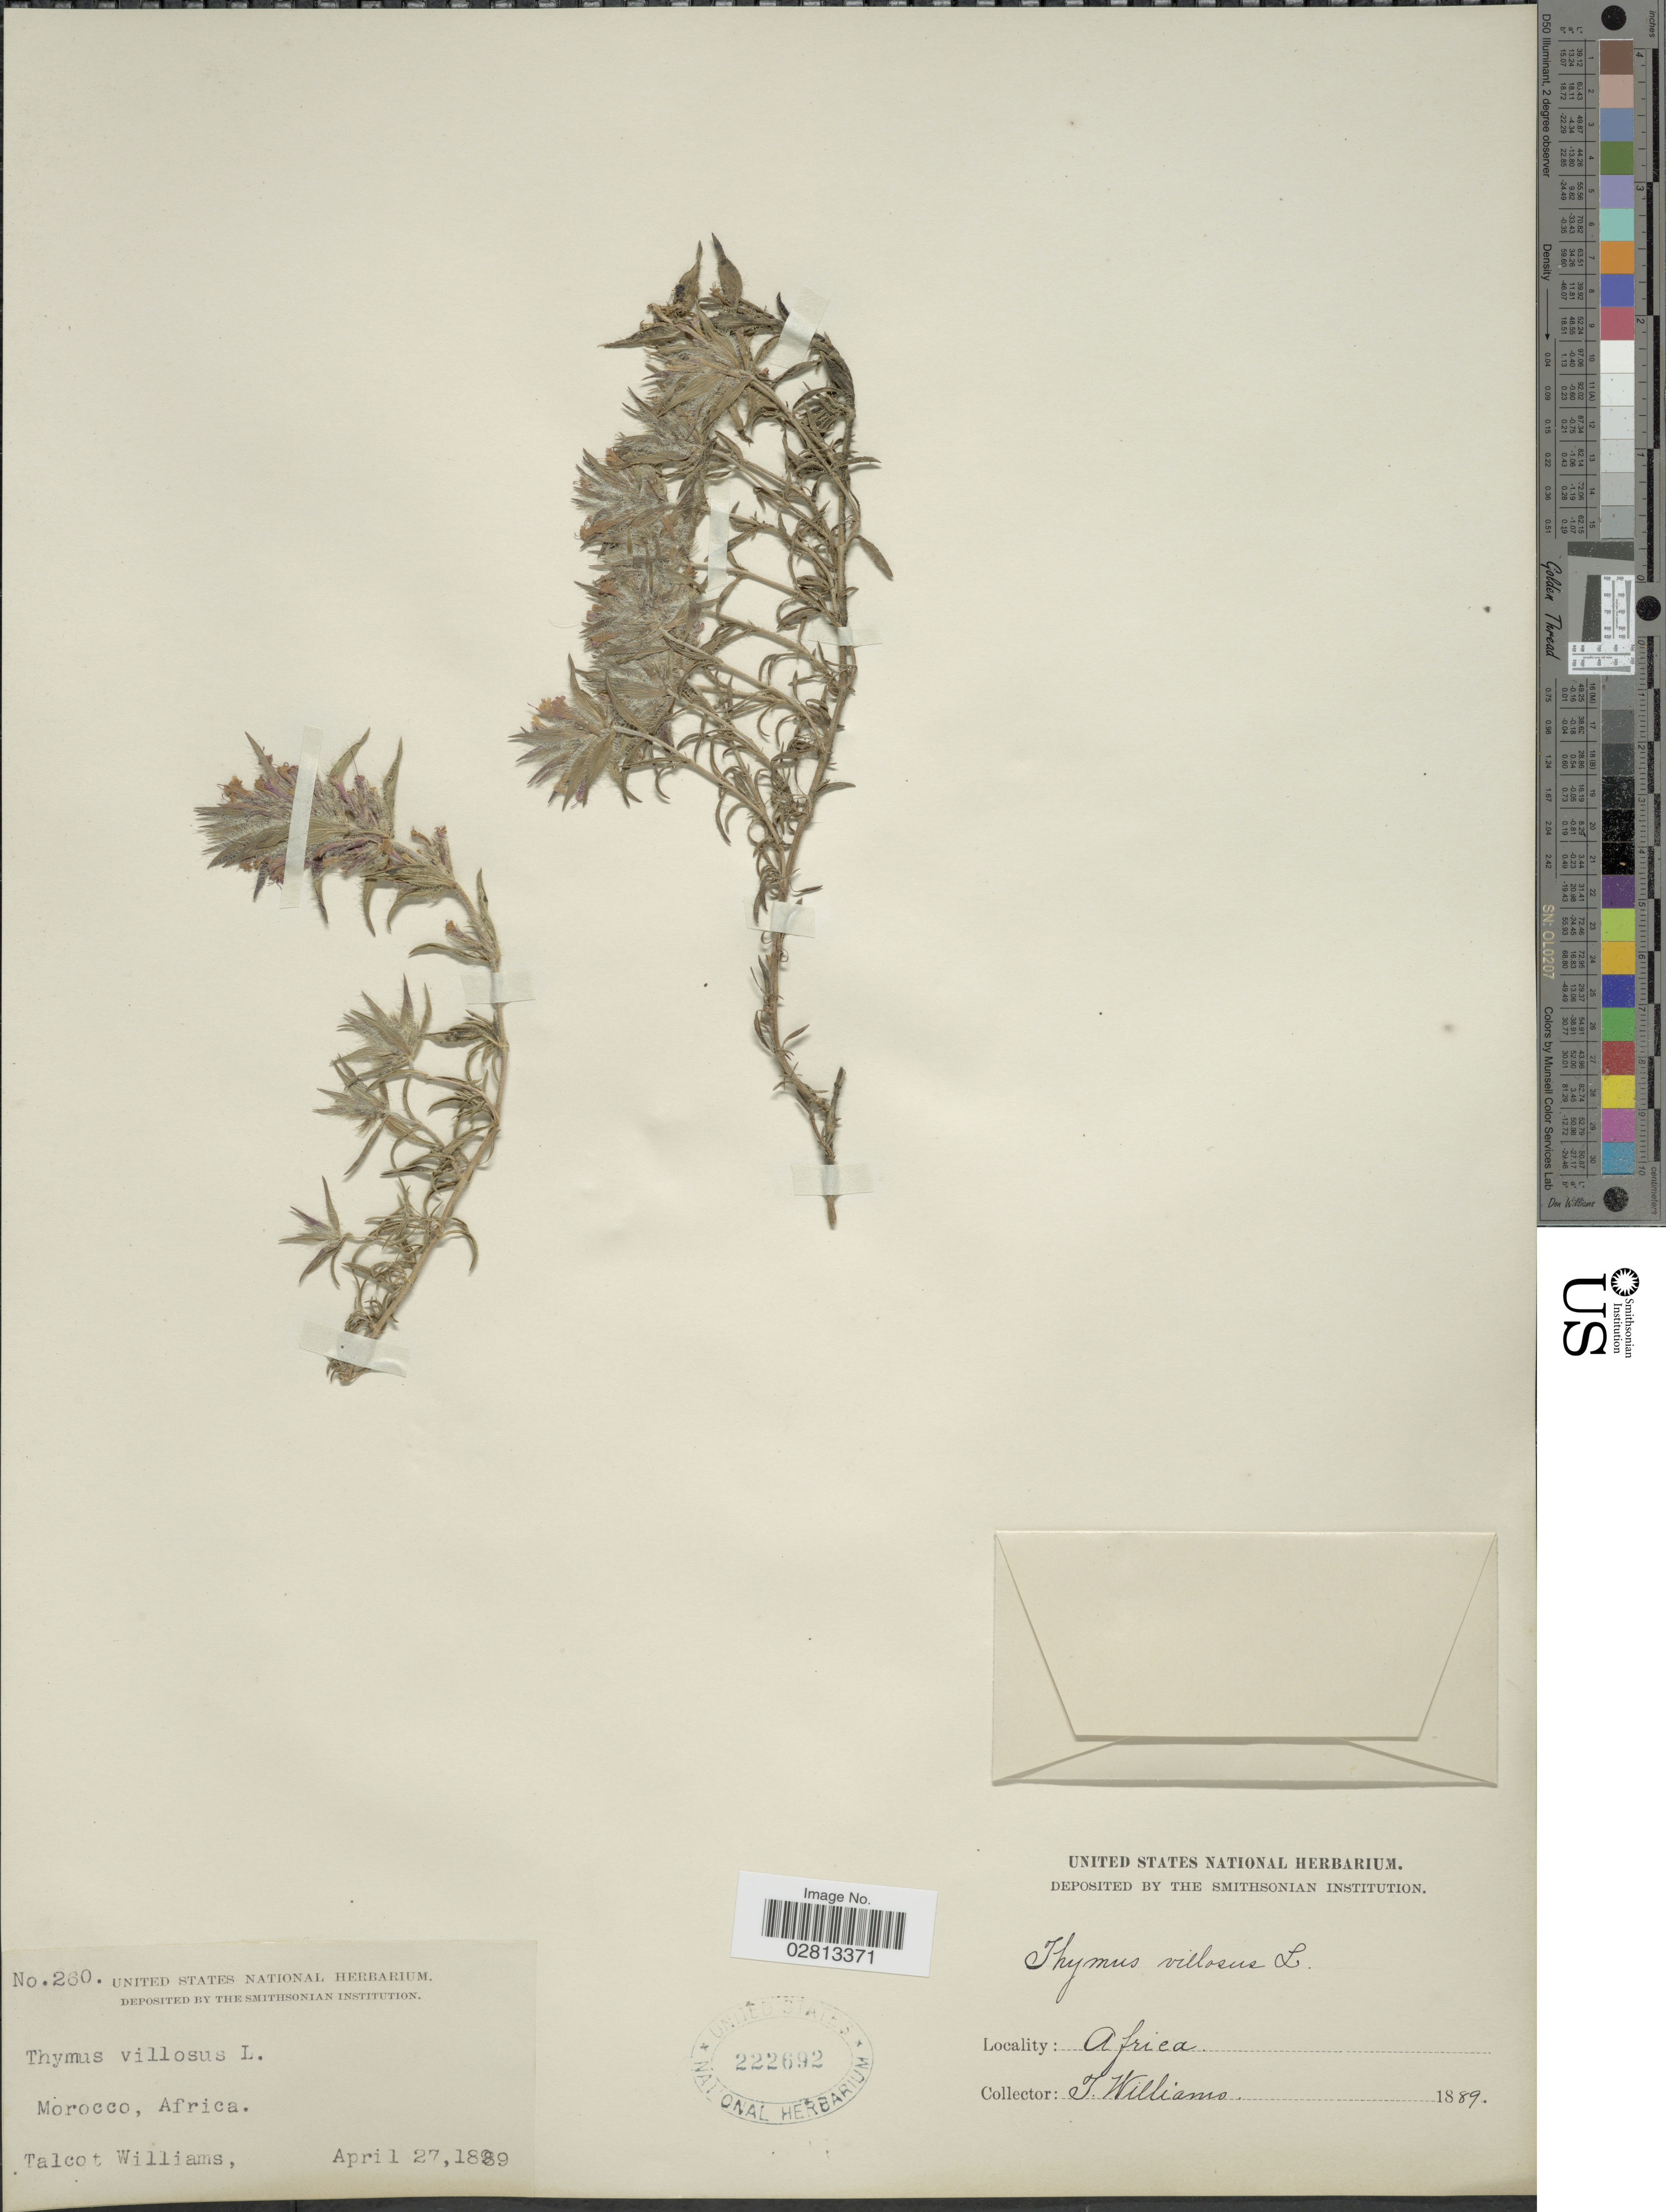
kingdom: Plantae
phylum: Tracheophyta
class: Magnoliopsida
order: Lamiales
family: Lamiaceae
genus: Thymus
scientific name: Thymus villosus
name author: L.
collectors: T. Williams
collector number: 260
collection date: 1889-04-27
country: Morocco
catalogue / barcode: US 222692